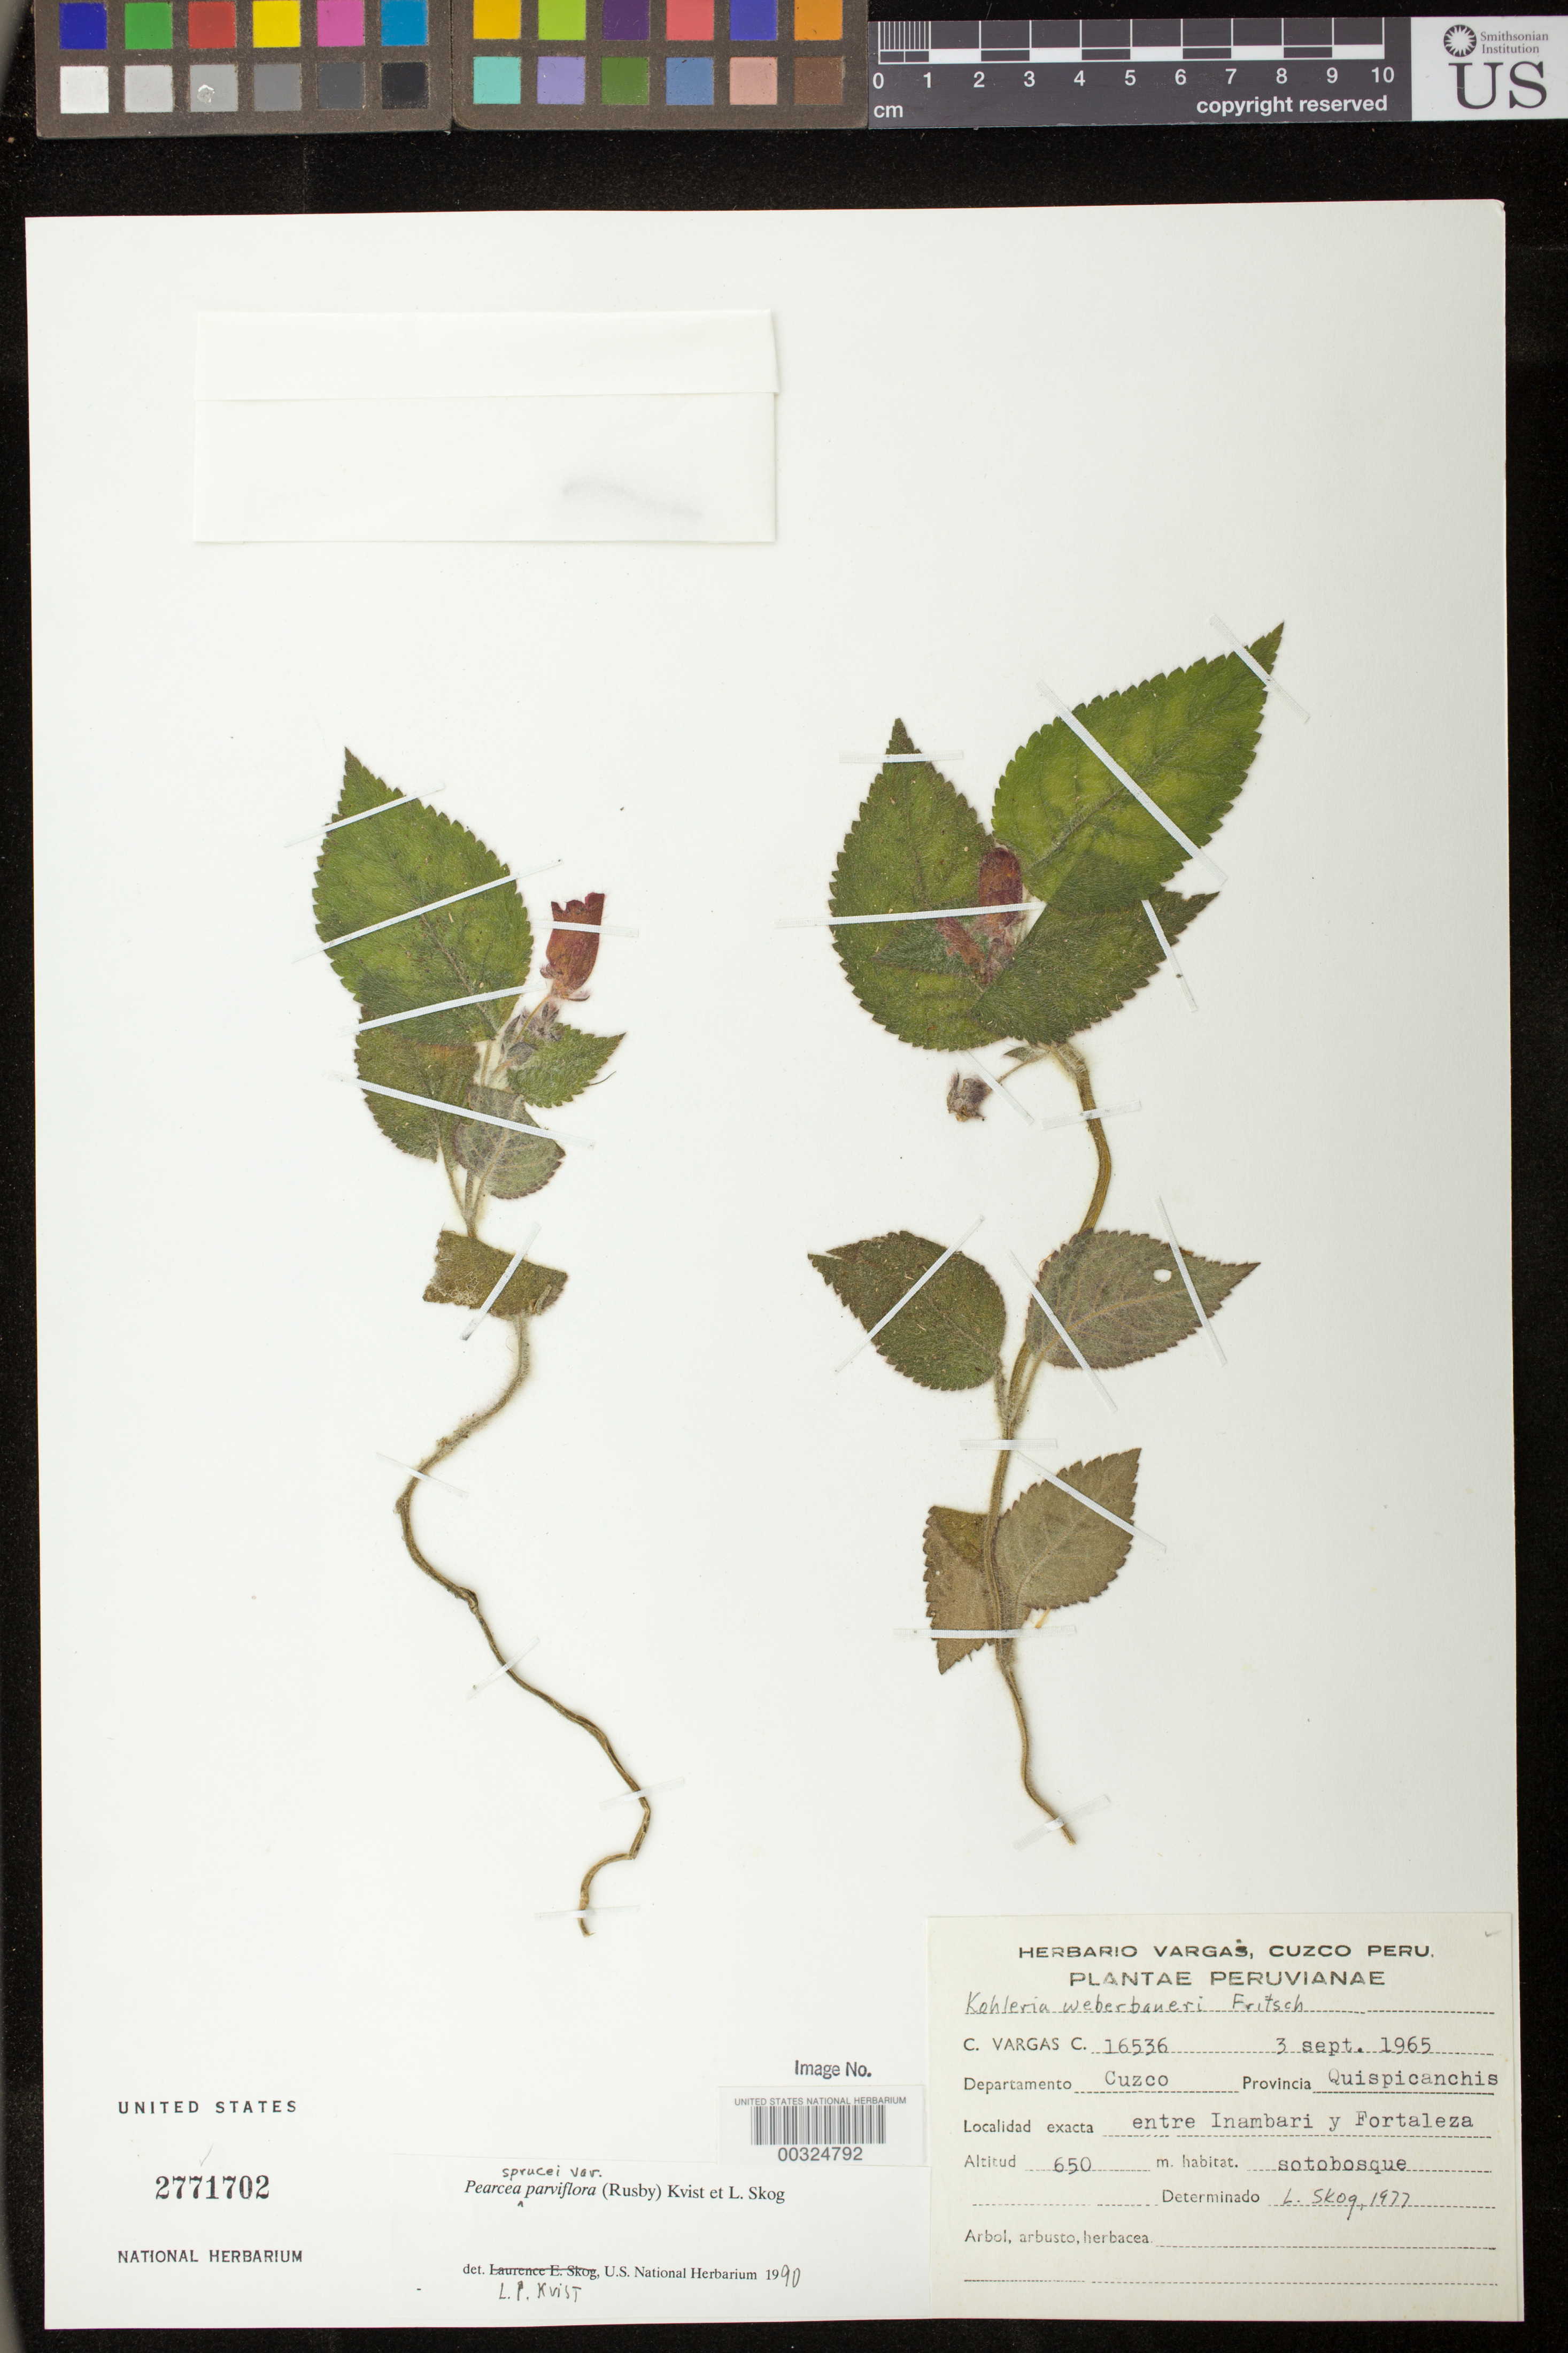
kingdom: Plantae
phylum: Tracheophyta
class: Magnoliopsida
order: Lamiales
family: Gesneriaceae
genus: Pearcea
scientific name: Pearcea sprucei var. parviflora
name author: (Rusby) L.P. Kvist & L.E. Skog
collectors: C. Vargas C.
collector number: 16536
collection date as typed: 03 Sep 1965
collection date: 1965-09-03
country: Peru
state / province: Cusco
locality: Quispicanchis; between Inambari and Fortaleza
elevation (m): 650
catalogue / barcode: US 2771702